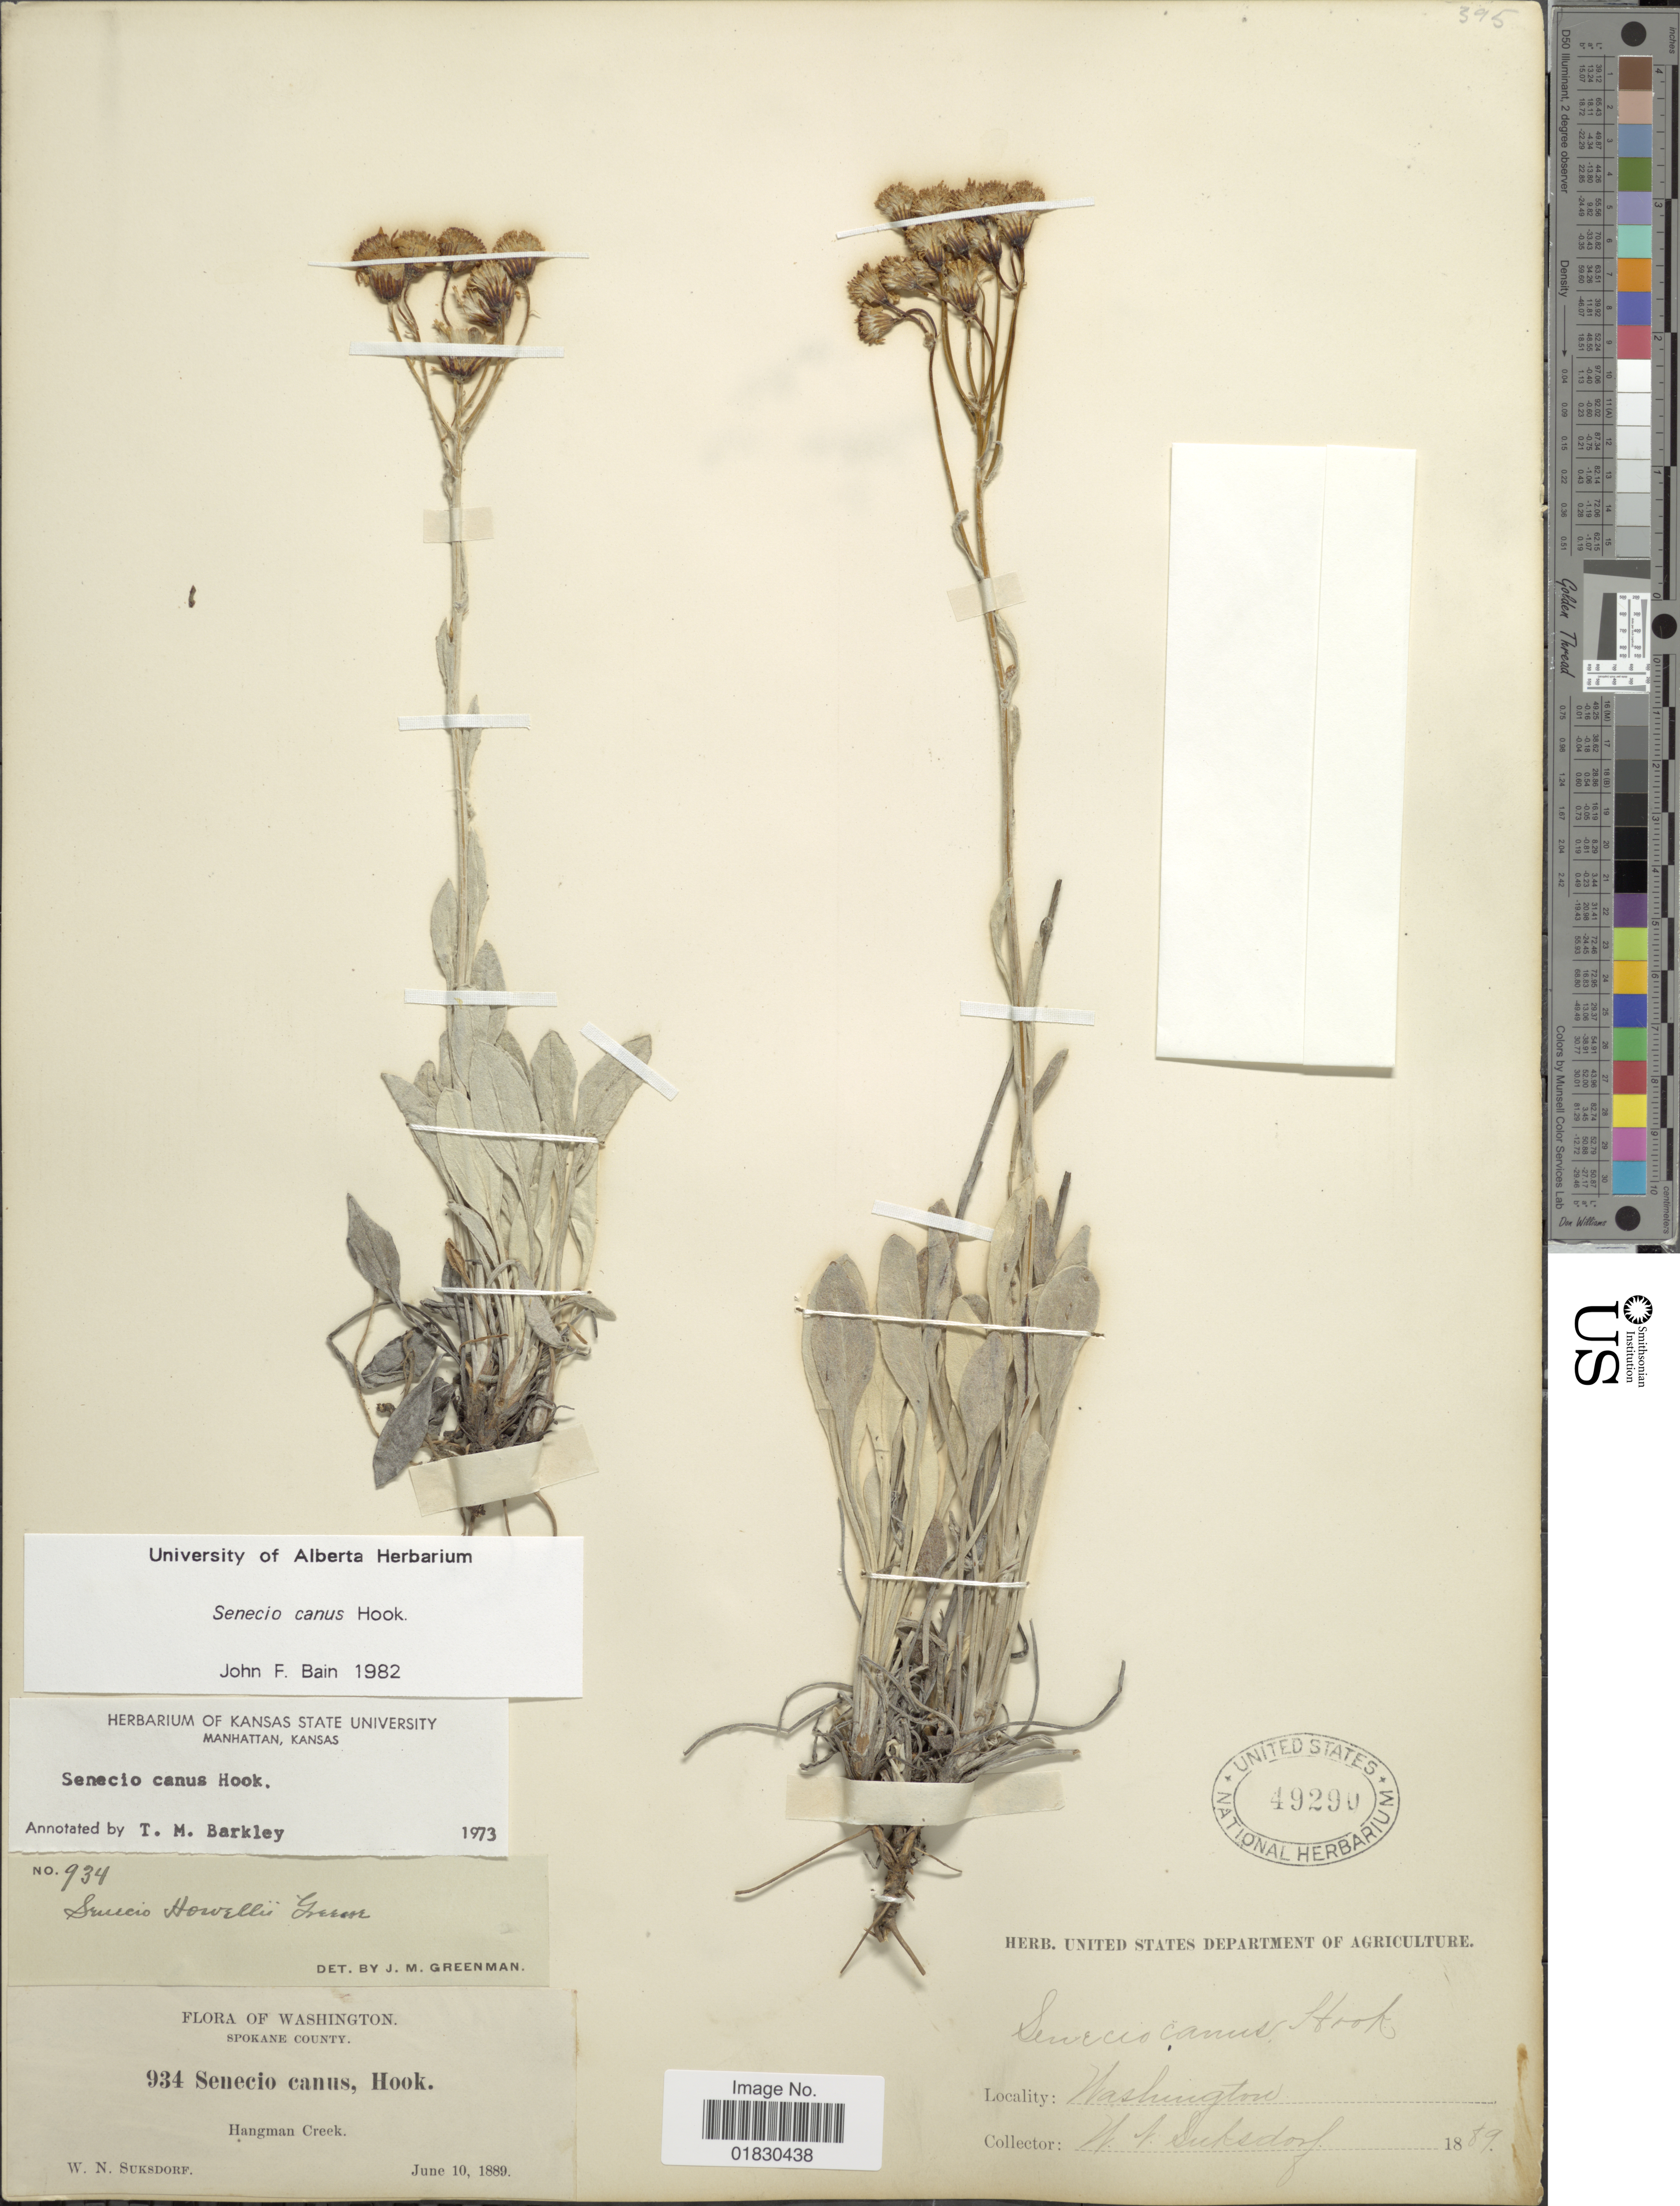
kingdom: Plantae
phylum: Tracheophyta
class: Magnoliopsida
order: Asterales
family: Asteraceae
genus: Packera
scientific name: Packera cana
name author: (Hook.) W.A. Weber & Á. Löve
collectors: W. N. Suksdorf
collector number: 934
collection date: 1889-06-10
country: United States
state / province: Washington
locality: Hangman Creek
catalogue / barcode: US 49290